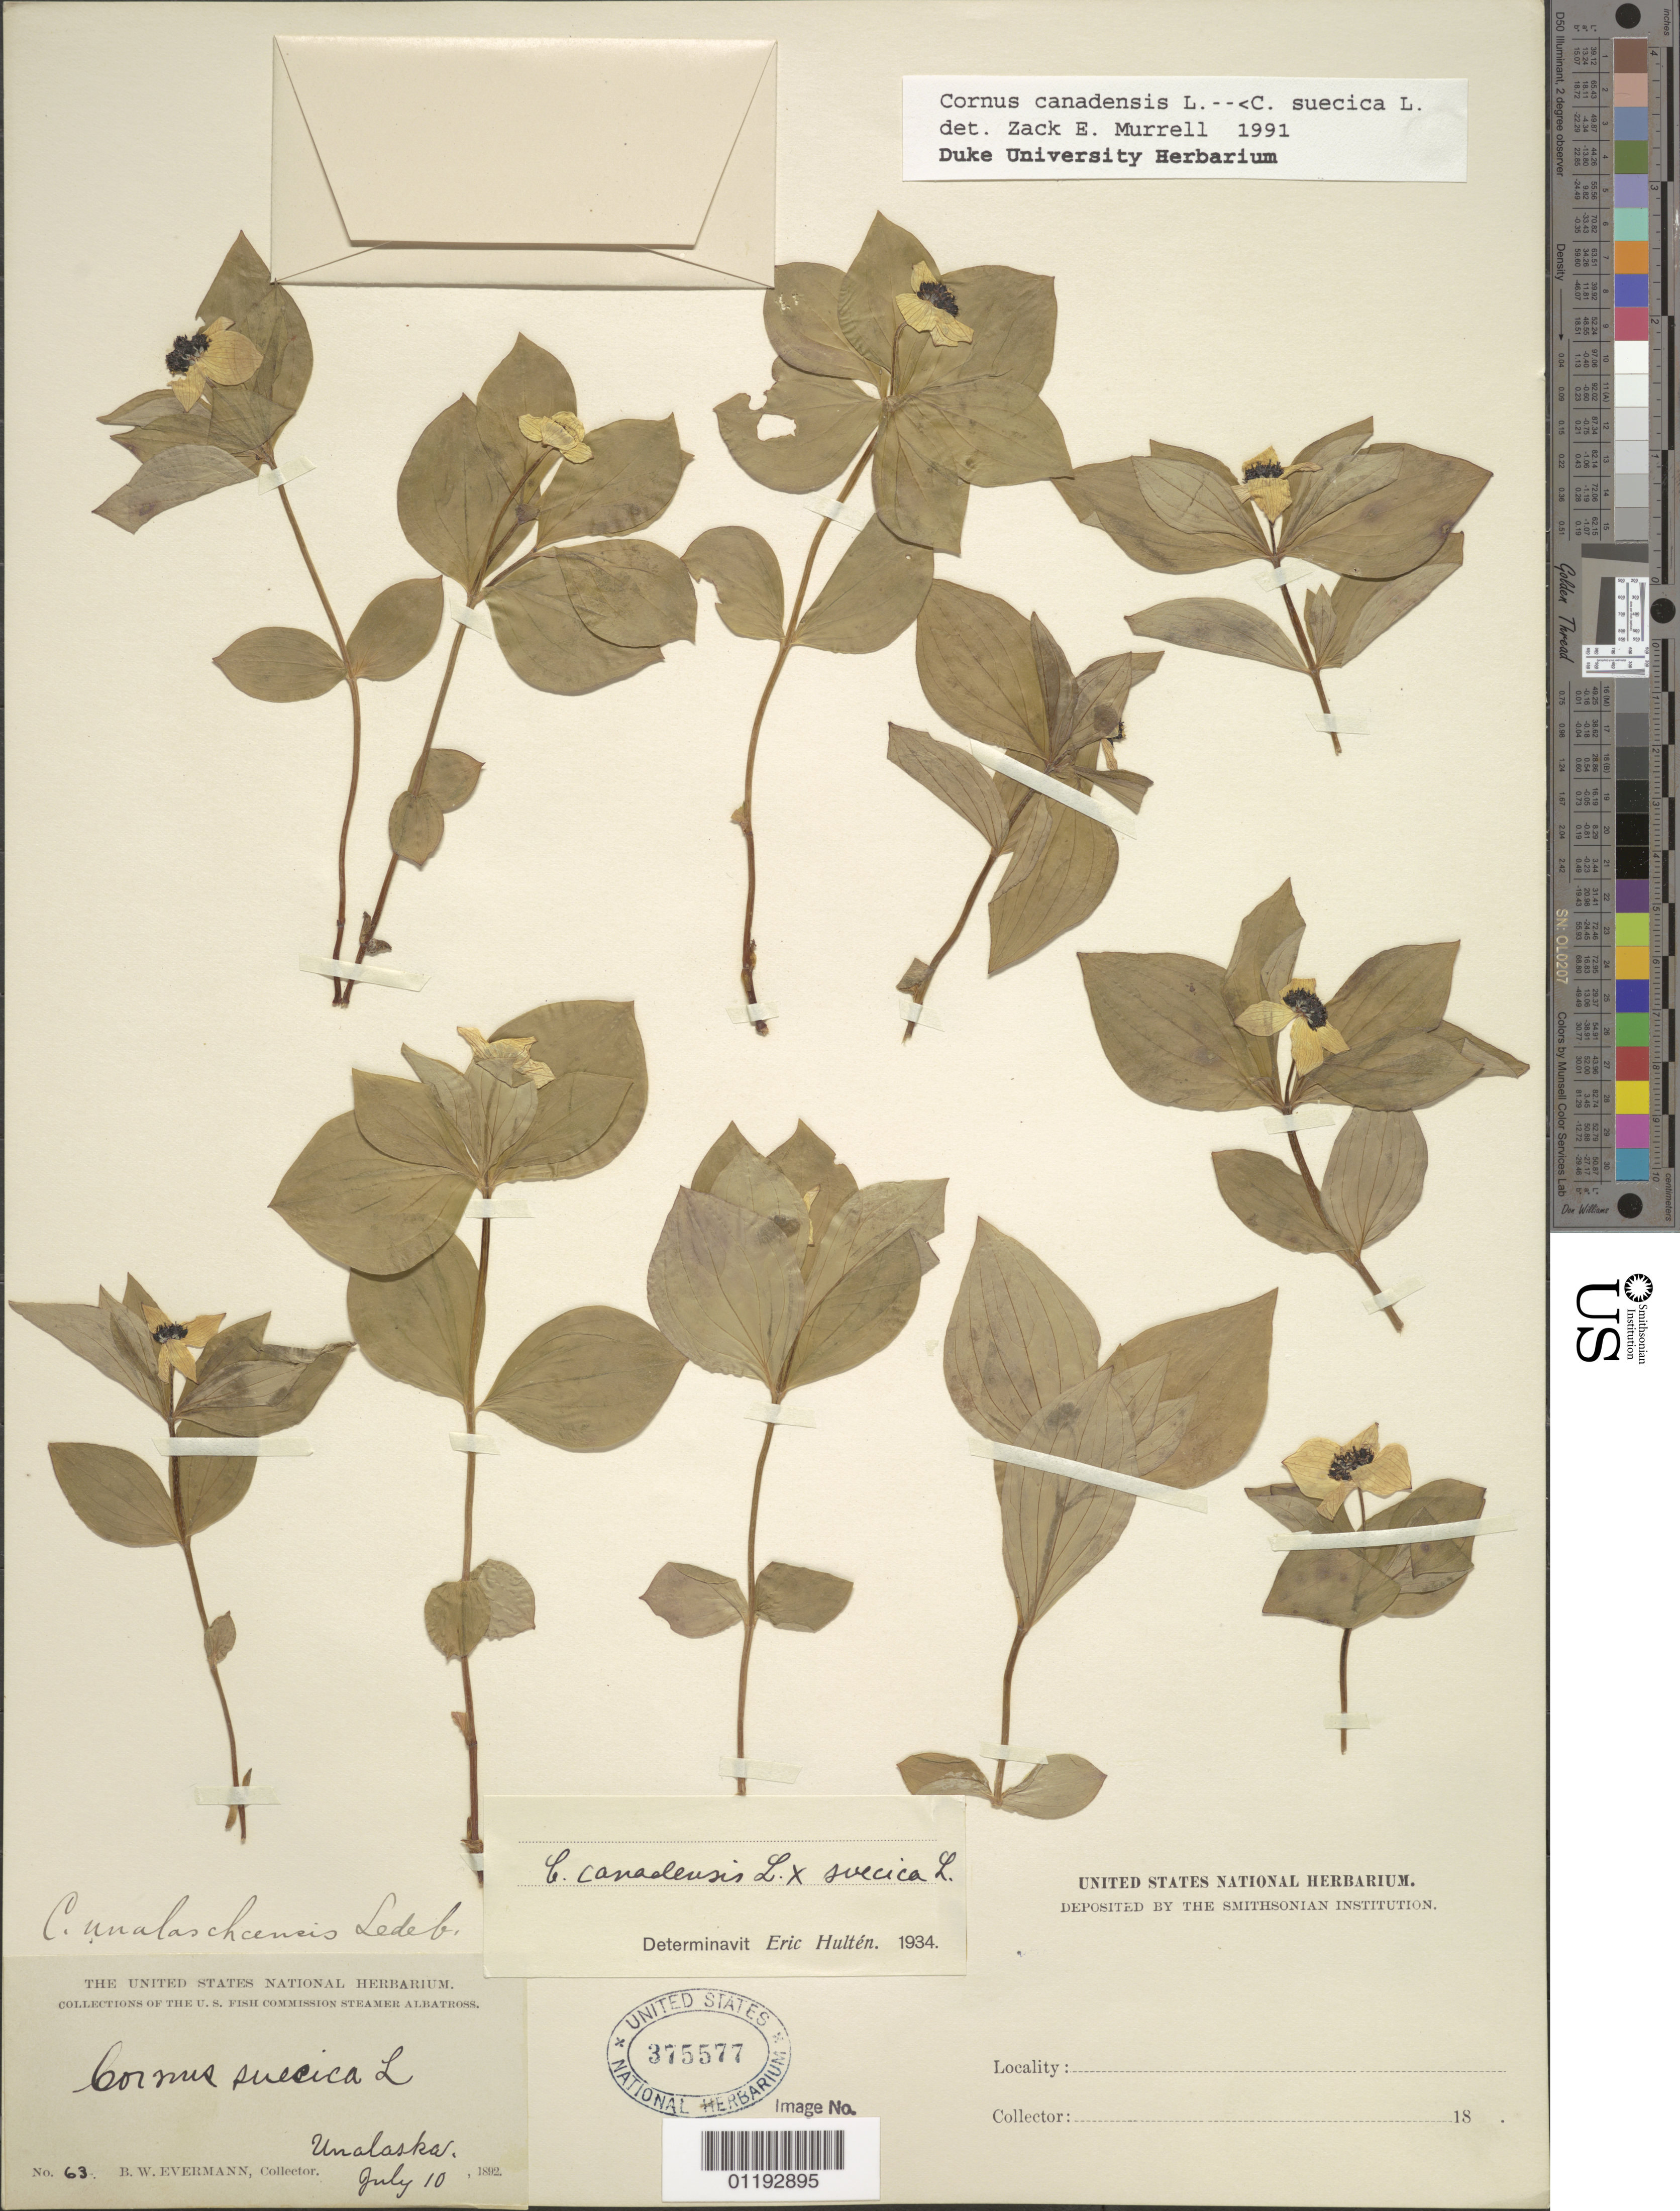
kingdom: Plantae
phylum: Tracheophyta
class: Magnoliopsida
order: Cornales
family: Cornaceae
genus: Cornus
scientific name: Cornus canadensis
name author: L.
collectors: B. W. Evermann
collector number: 63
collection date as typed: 10 Jul 1892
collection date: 1892-07-10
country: United States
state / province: Alaska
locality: Unalaska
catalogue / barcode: US 375577